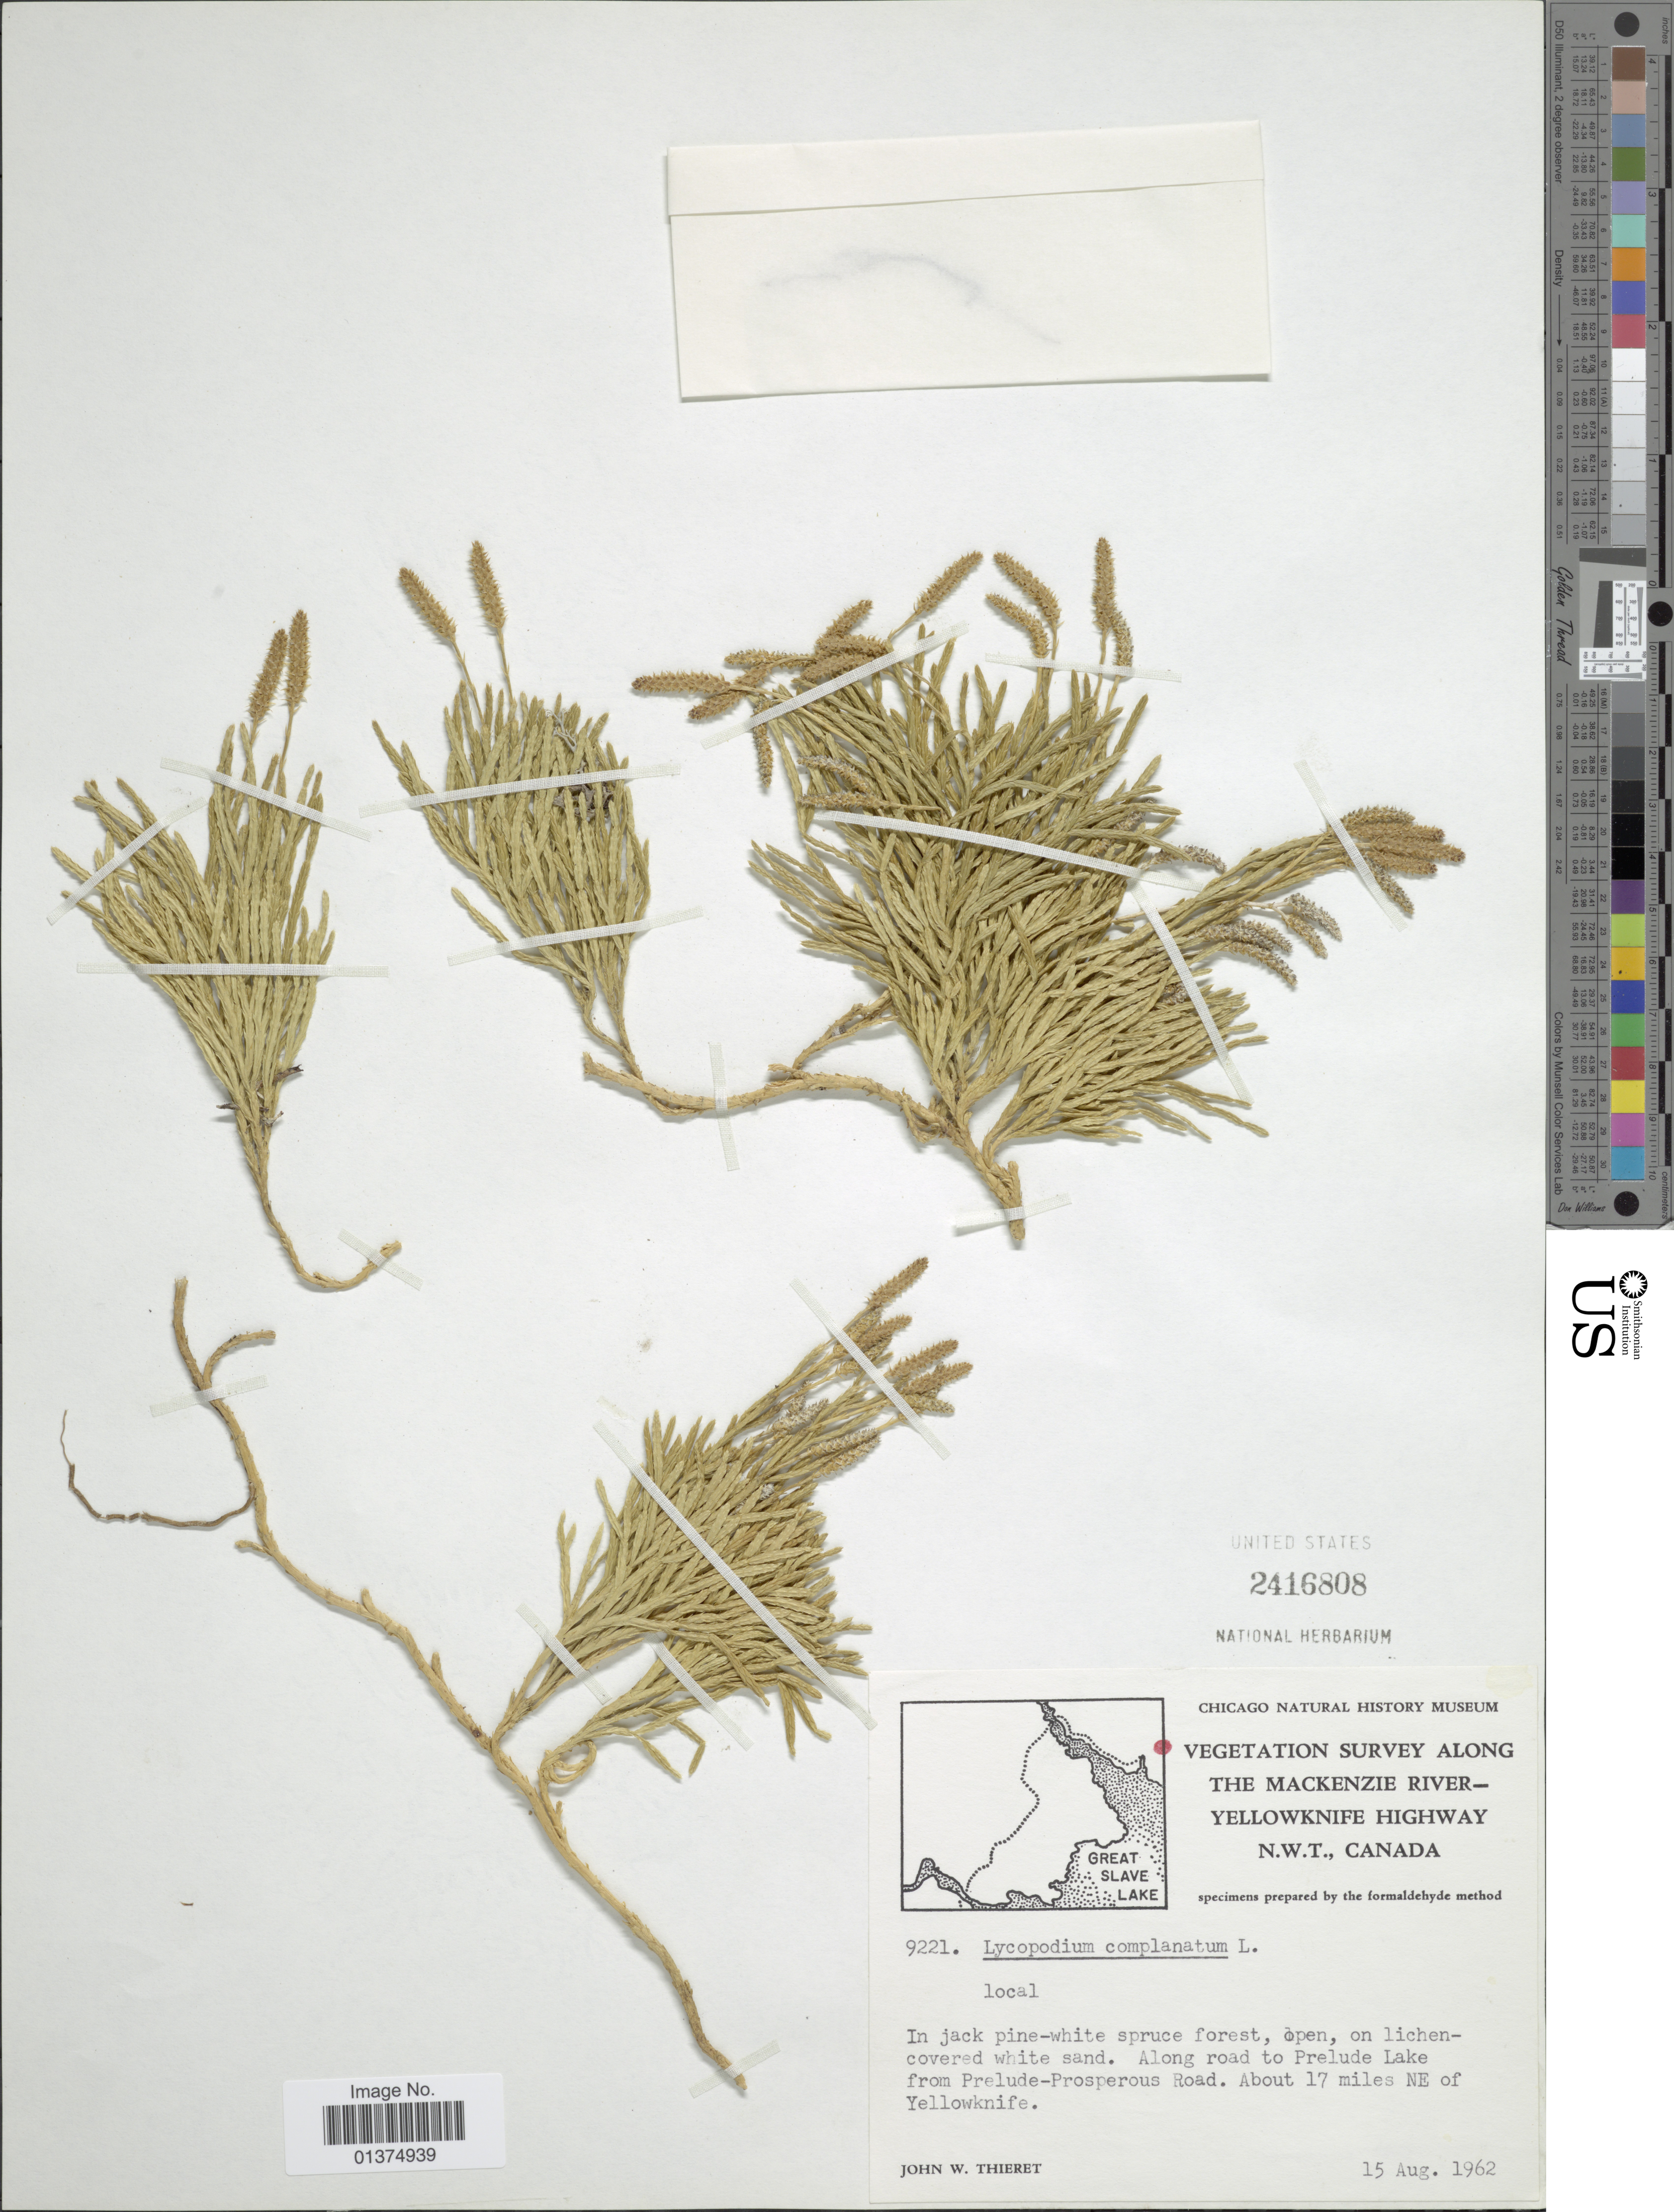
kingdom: Plantae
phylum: Tracheophyta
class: Lycopodiopsida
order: Lycopodiales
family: Lycopodiaceae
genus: Diphasiastrum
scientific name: Diphasiastrum complanatum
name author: (L.) Holub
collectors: J. W. Thieret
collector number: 9221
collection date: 1962-08-15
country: Canada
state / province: Northwest Territories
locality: Along road to Prelude Lake from Prelude-Prosperous Road.About 17 miles NE of Yellowknife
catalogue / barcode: US 2416808